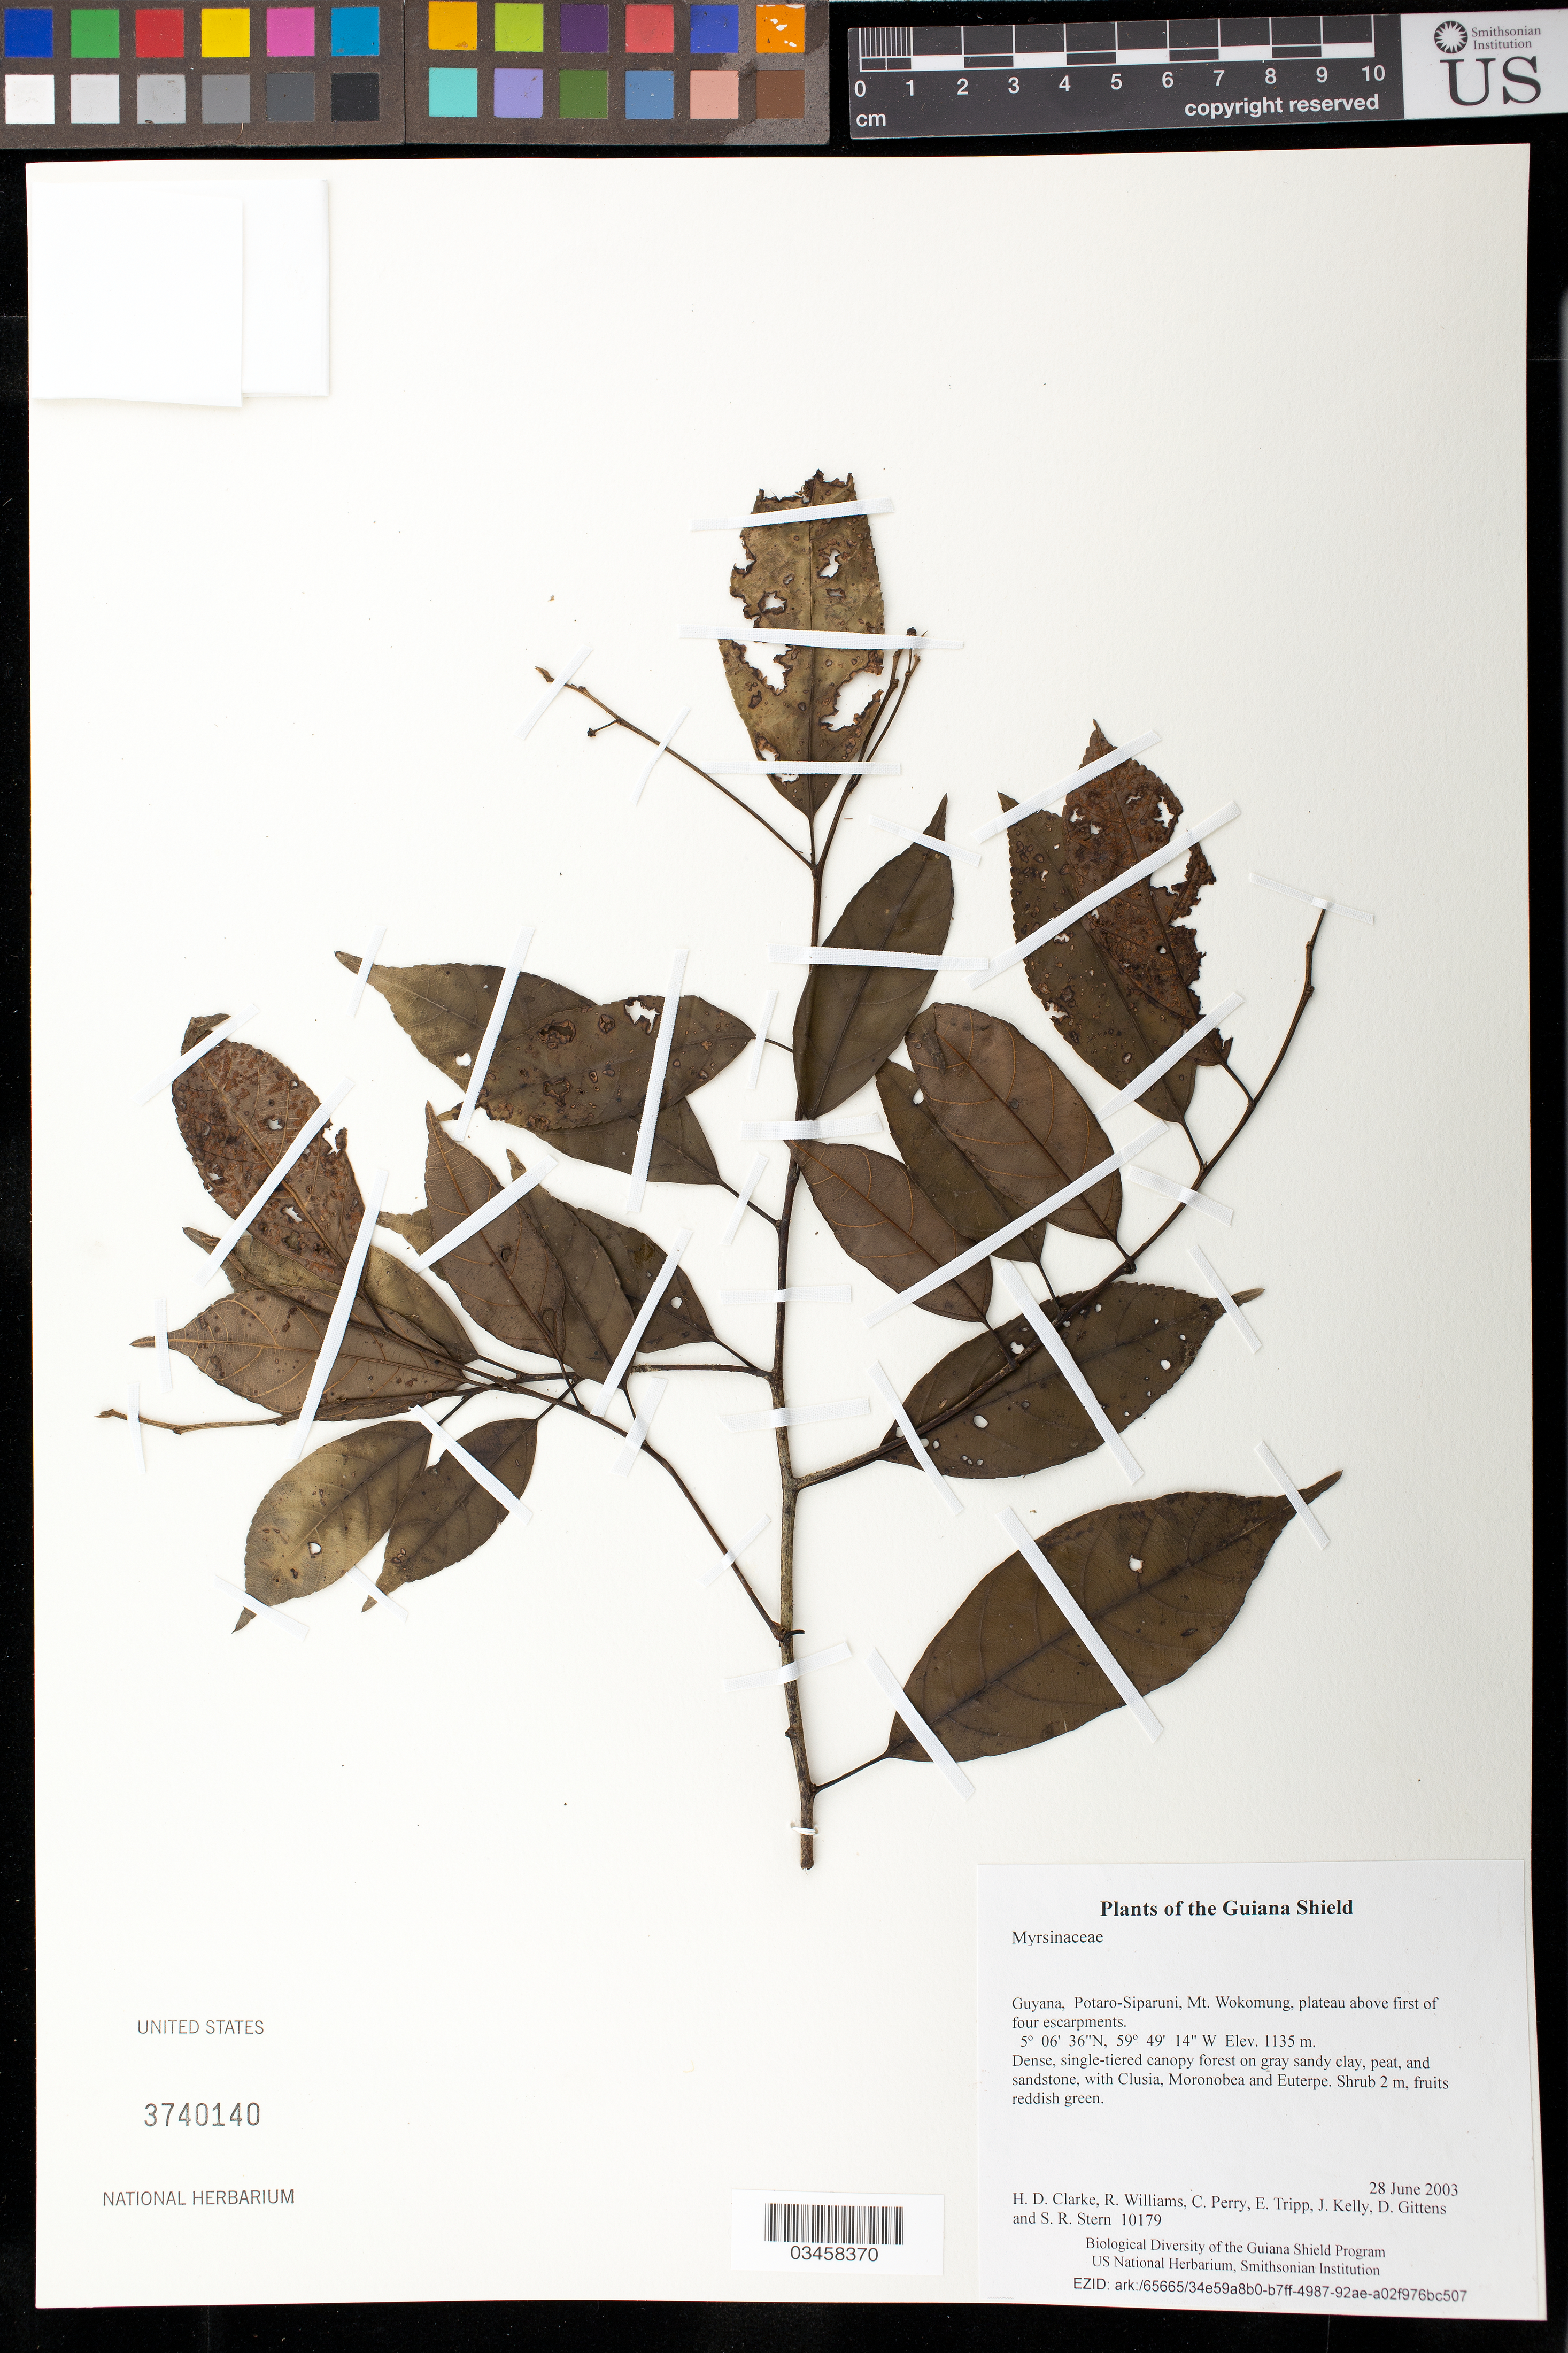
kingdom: Plantae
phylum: Tracheophyta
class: Magnoliopsida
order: Ericales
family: Primulaceae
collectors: H. D. Clarke, R. Williams, C. Perry, E. Tripp, J. Kelly, D. Gittens & S. R. Stern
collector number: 10179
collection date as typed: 28 June 2003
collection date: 2003-06-28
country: Guyana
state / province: Potaro-Siparuni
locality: Mt. Wokomung, plateau above first of four escarpments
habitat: Dense, single-tiered canopy forest on gray sandy clay, peat, and sandstone, with Clusia, Moronobea and Euterpe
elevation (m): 1135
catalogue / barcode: US 3740140